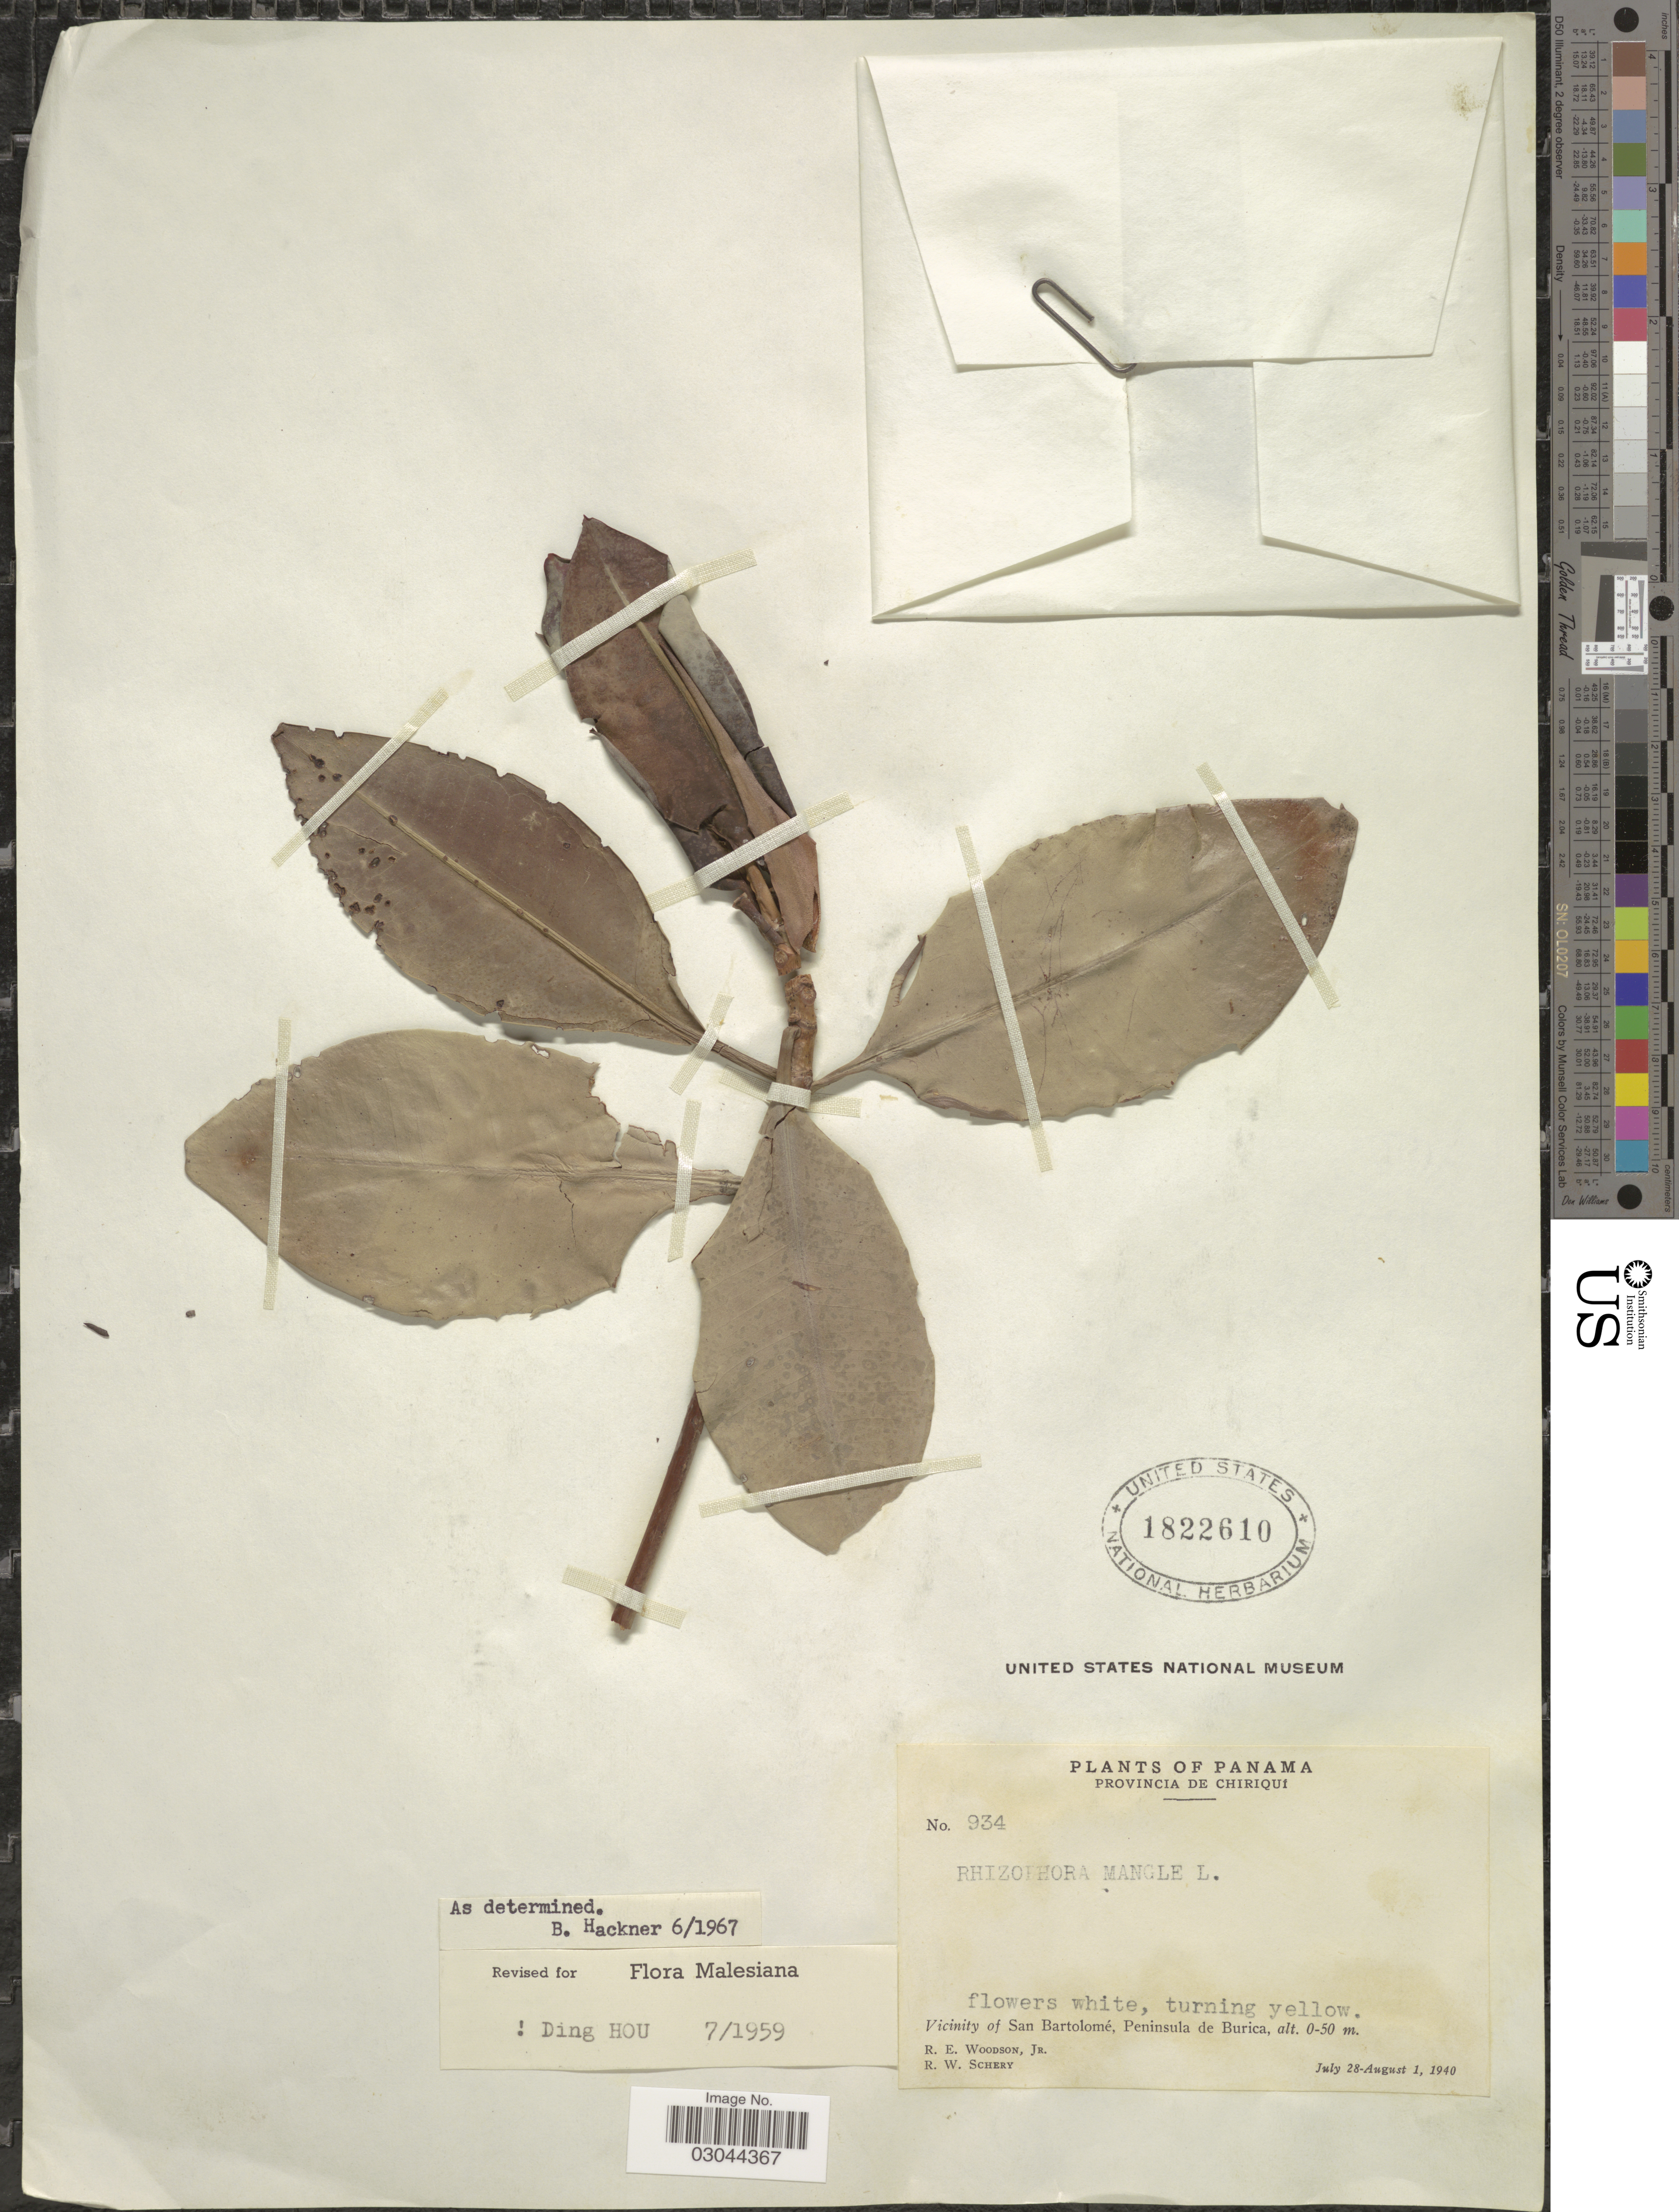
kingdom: Plantae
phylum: Tracheophyta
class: Magnoliopsida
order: Malpighiales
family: Rhizophoraceae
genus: Rhizophora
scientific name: Rhizophora mangle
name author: L.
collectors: R. E. Woodson & R. W. Schery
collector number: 934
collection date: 1940-07-28/1940-08-01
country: Panama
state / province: Chiriqui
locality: Vicinity of San Bartolomé, Peninsula de Burica.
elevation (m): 0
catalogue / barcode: US 1822610